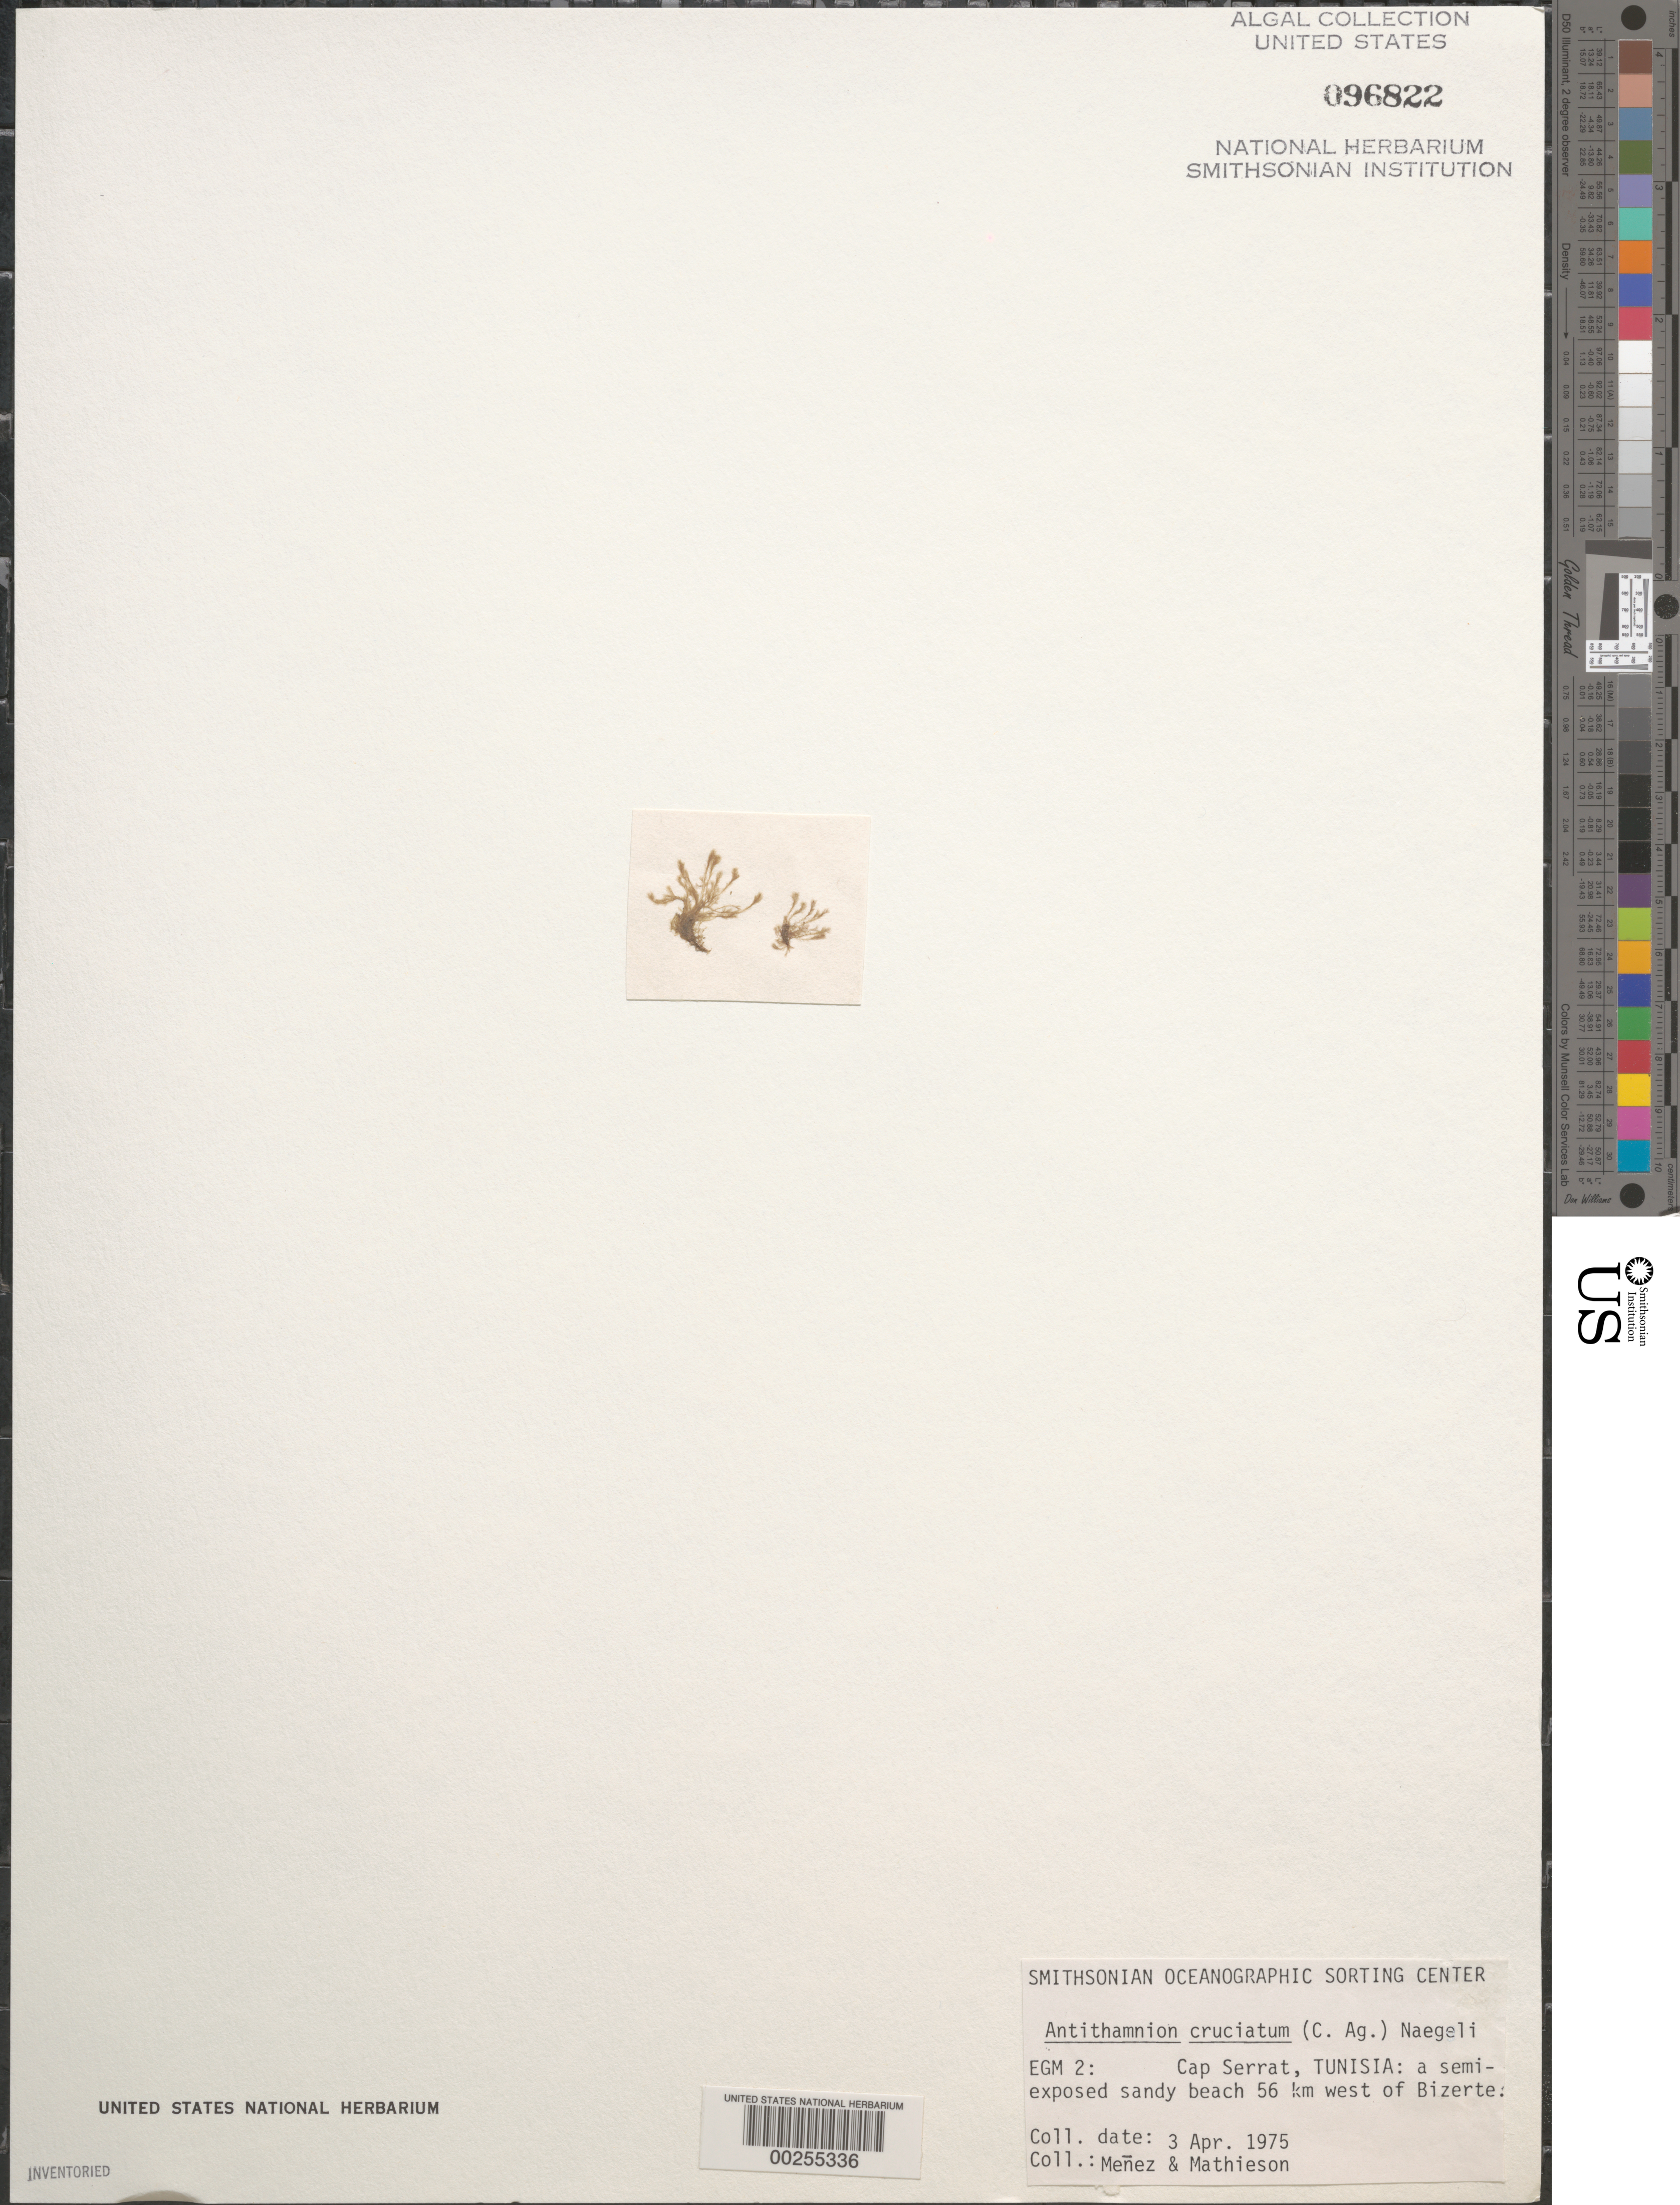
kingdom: Plantae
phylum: Rhodophyta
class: Florideophyceae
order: Ceramiales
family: Ceramiaceae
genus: Antithamnion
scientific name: Antithamnion cruciatum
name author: (C. Agardh) Näg.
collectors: Meñez & R. Mathieson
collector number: EGM 2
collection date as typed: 03 Apr 1975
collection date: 1975-04-03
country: Tunisia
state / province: Bizerte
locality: Cap serrat, 56 km west of bizerte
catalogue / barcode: US 96822